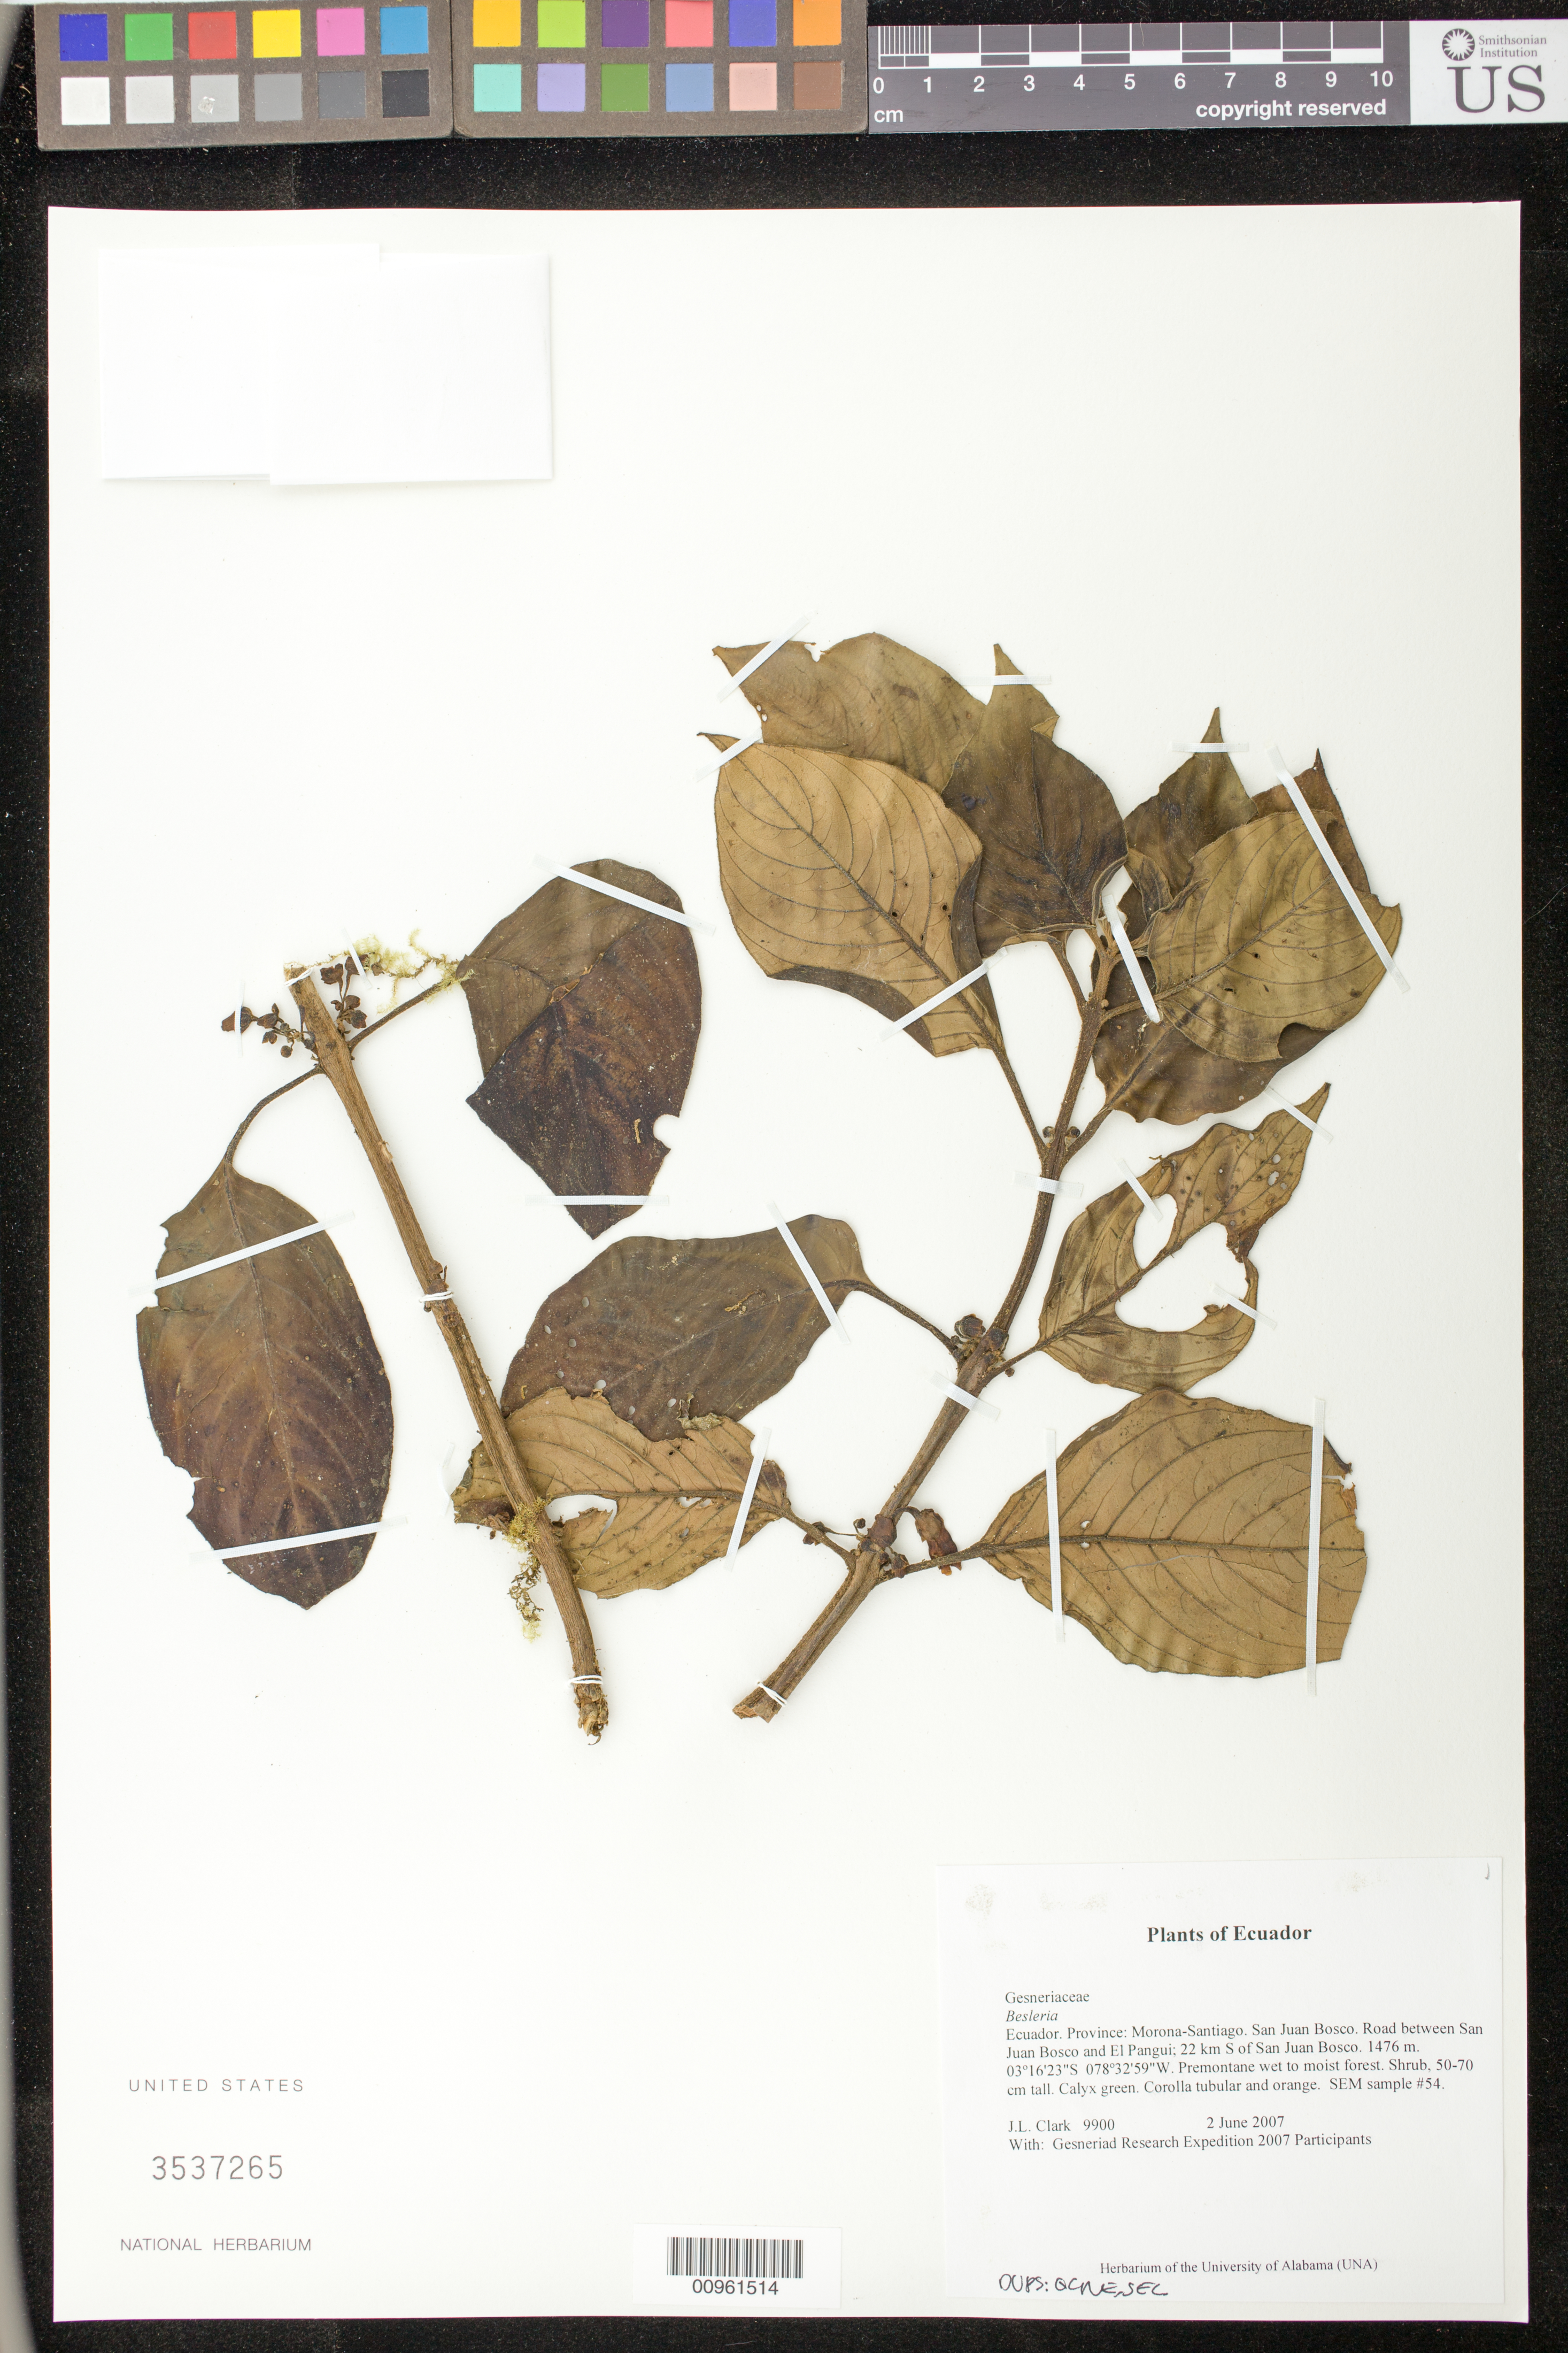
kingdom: Plantae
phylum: Tracheophyta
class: Magnoliopsida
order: Lamiales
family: Gesneriaceae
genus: Besleria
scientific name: Besleria sp.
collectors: J. L. Clark & Gesneriad Research Expedition 2007 Participants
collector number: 9900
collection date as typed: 02 Jun 2007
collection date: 2007-06-02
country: Ecuador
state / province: Morona-Santiago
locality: San Juan Bosco. Road between San Juan Bosco and El Pangui; 22 km S of San Juan Bosco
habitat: Premontane wet to moist forest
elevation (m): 1476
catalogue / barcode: US 3537265